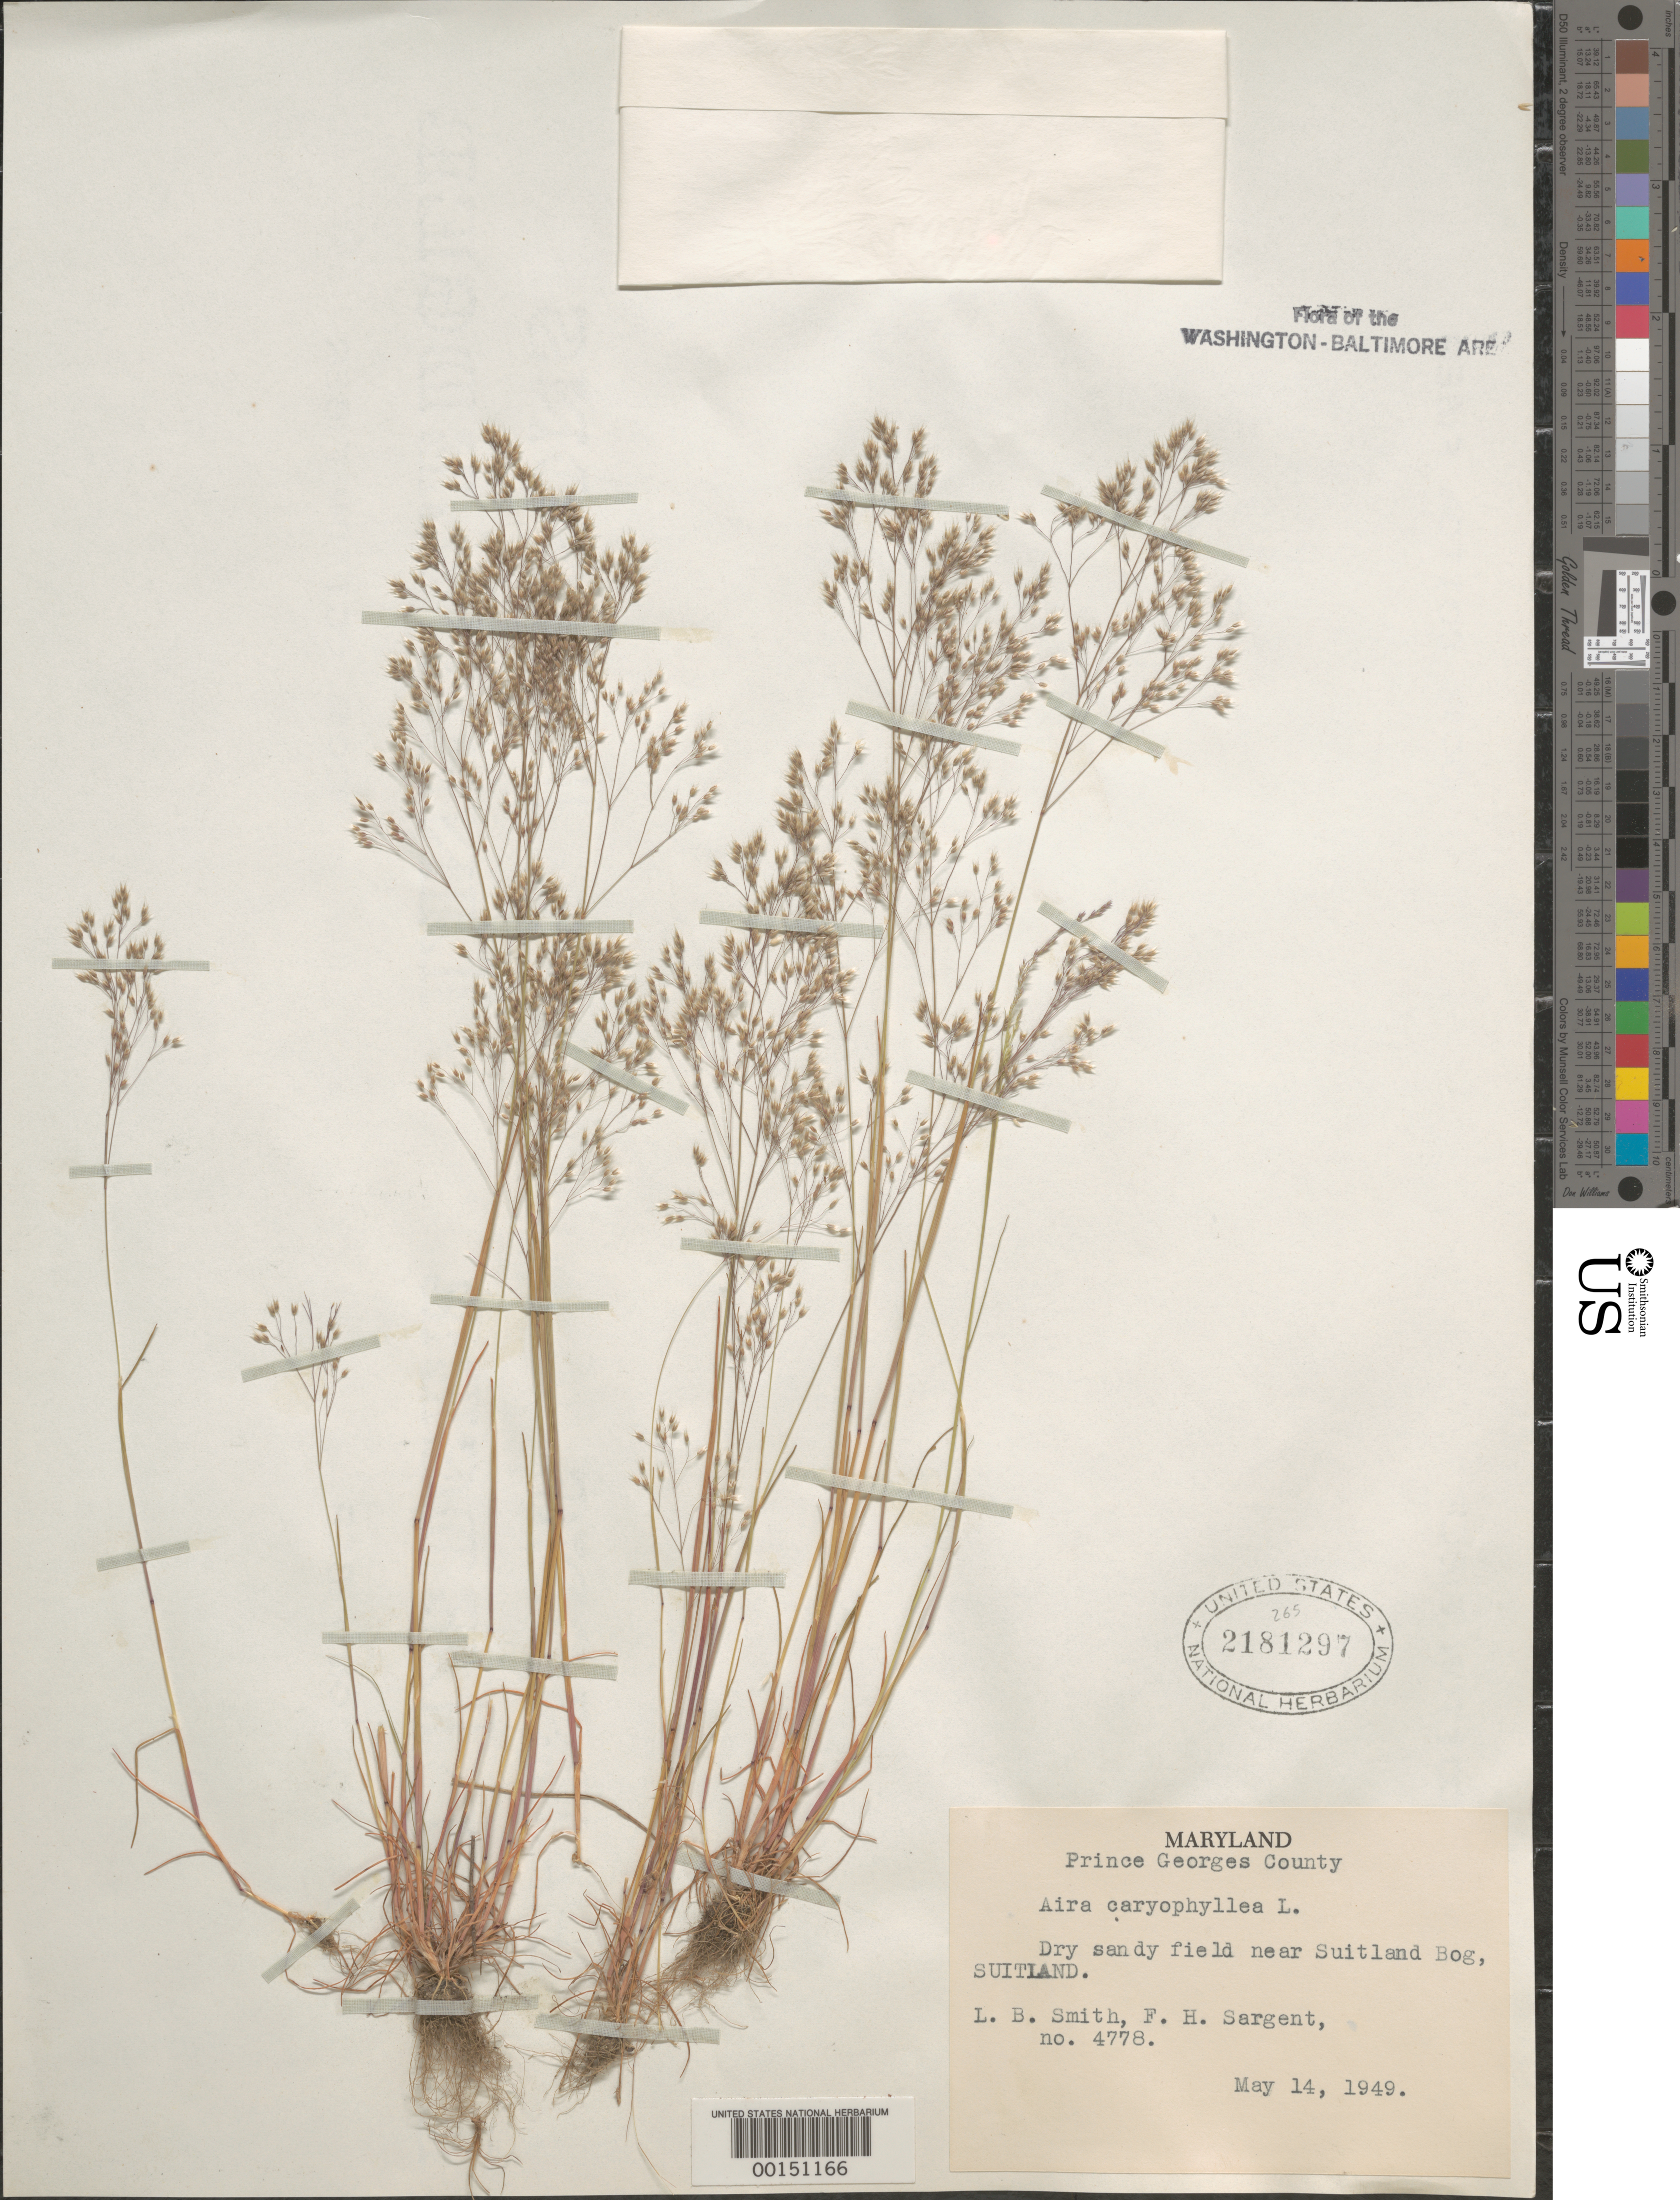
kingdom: Plantae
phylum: Tracheophyta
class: Liliopsida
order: Poales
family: Poaceae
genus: Aira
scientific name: Aira caryophyllea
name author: L.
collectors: L. Smith & F. H. Sargent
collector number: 4778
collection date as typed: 14 May 1949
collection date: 1949-05-14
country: United States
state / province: Maryland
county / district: Prince George's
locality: Suitland Bog, Suitland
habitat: Dry sandy field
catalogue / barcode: US 2181297